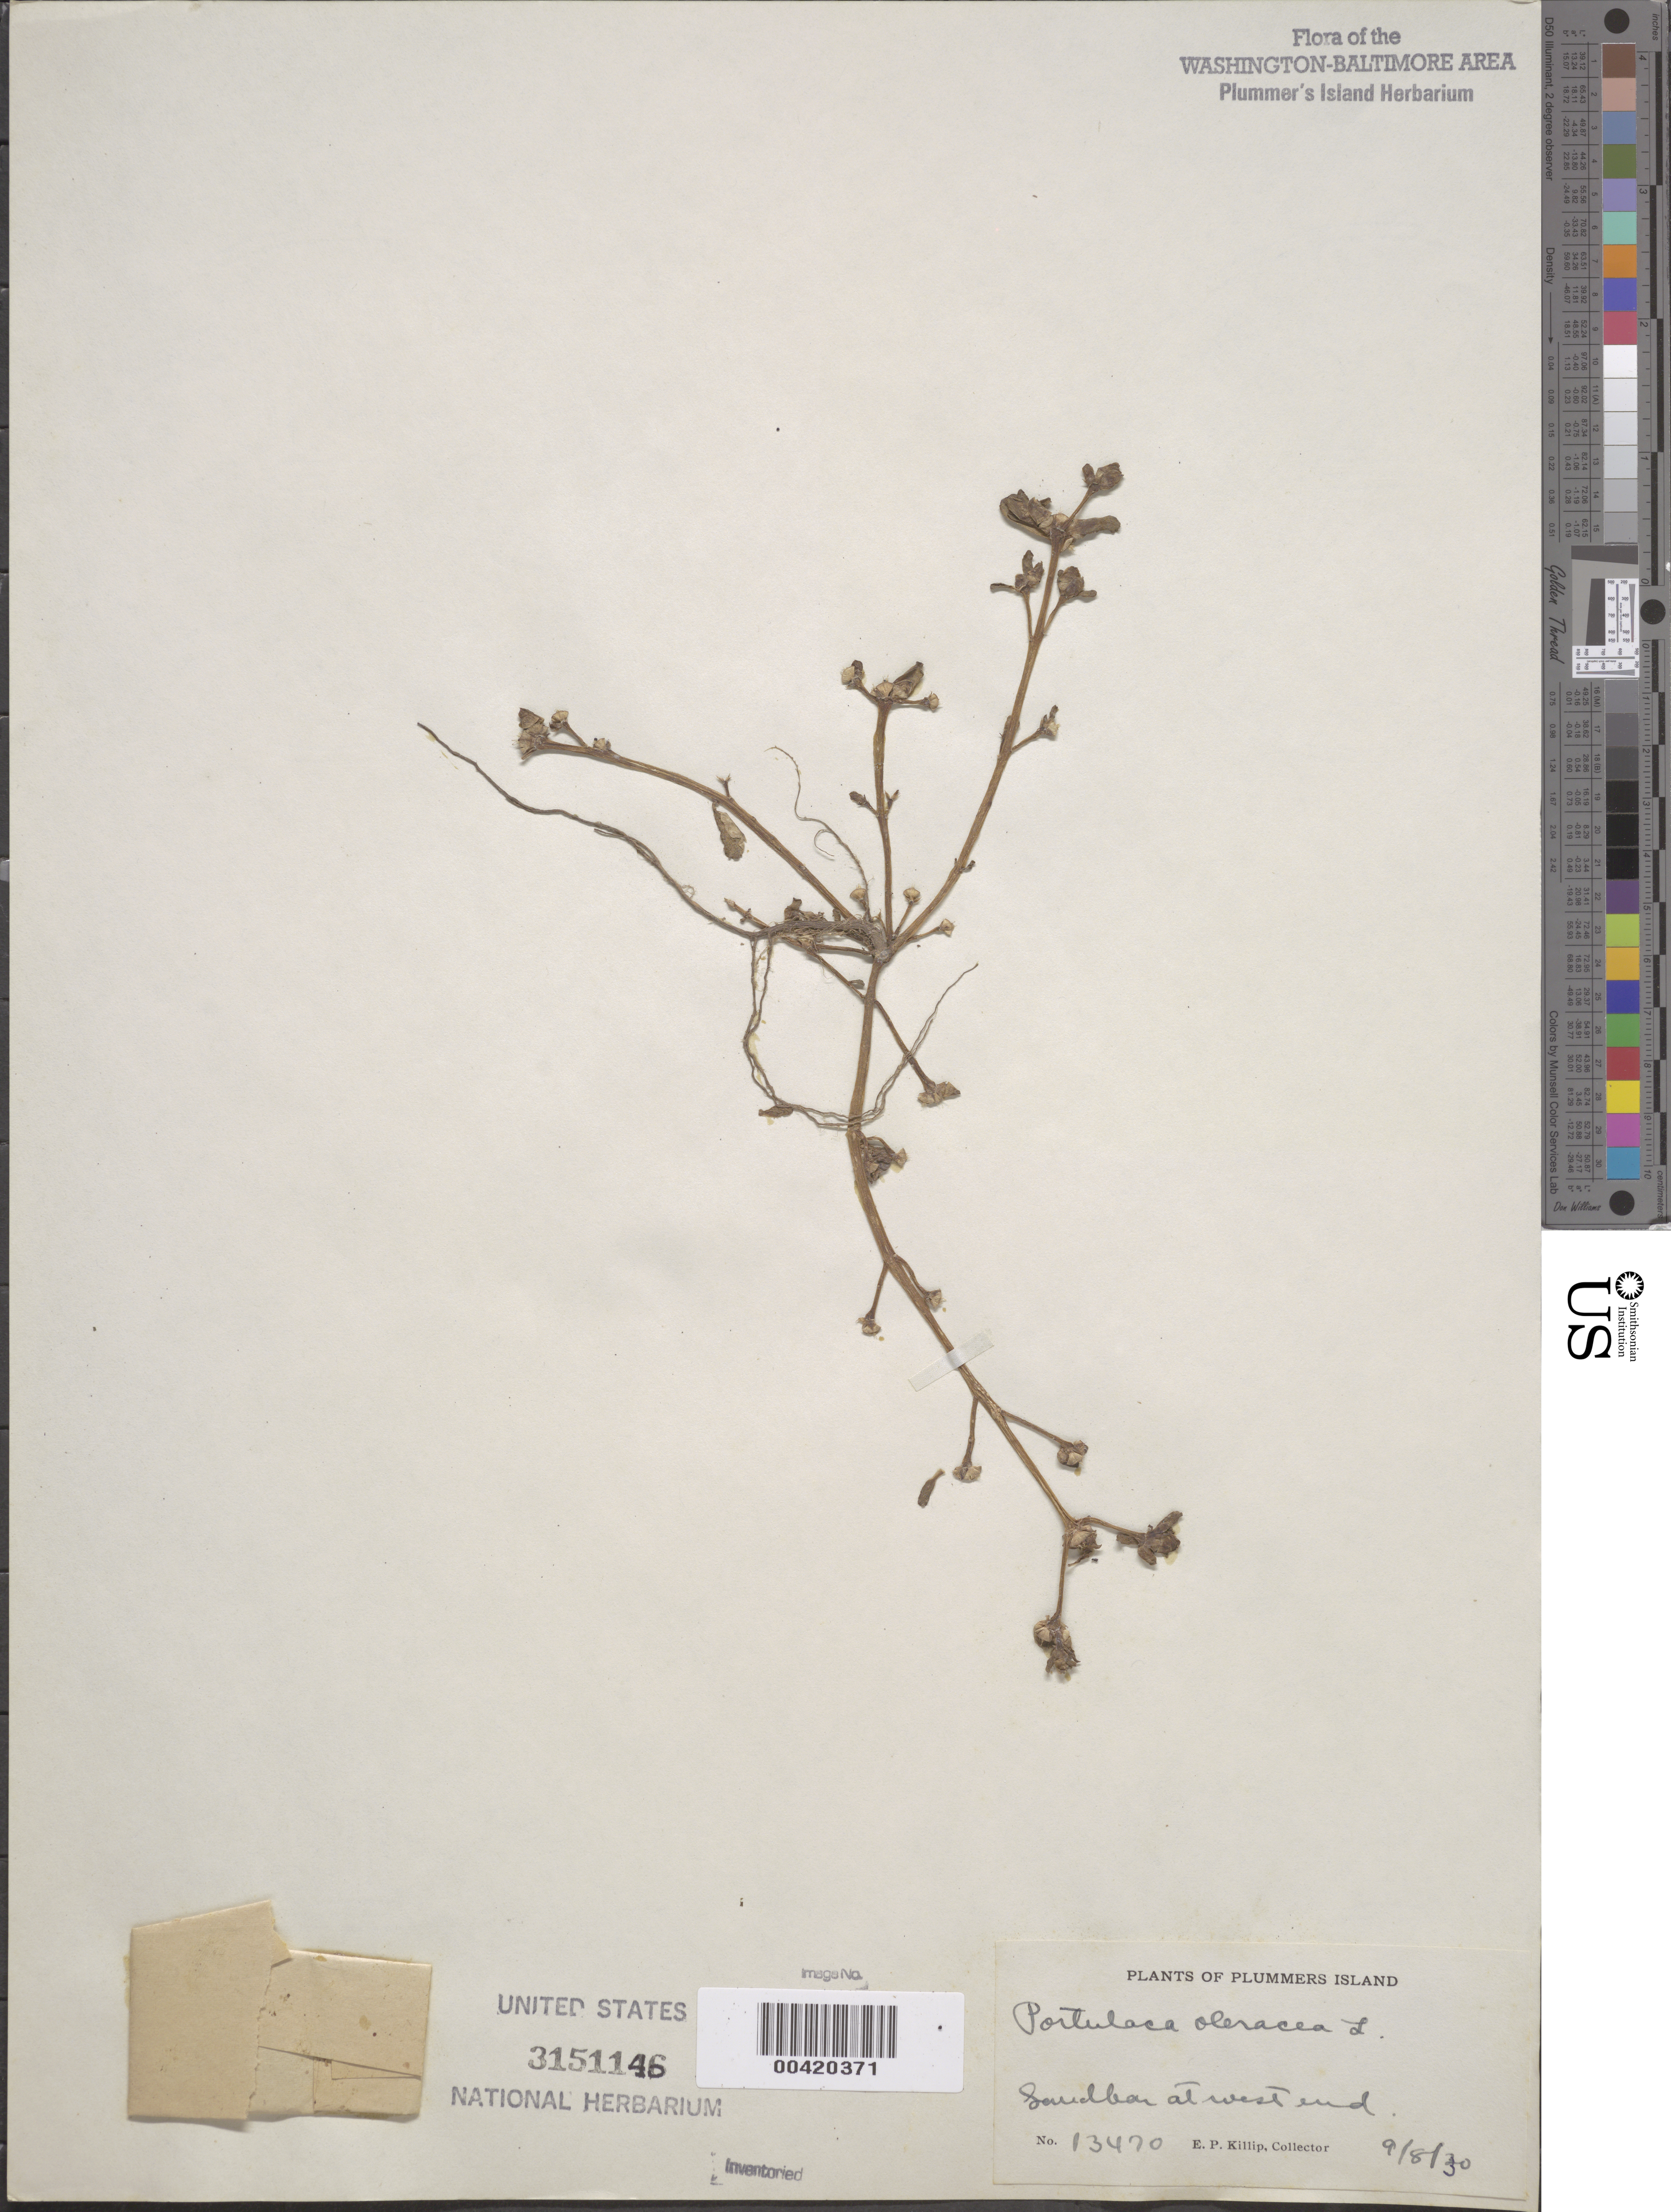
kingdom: Plantae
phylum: Tracheophyta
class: Magnoliopsida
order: Caryophyllales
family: Portulacaceae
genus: Portulaca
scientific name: Portulaca oleracea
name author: L.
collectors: E. P. Killip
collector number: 13470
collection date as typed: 08 Sep 1930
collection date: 1930-09-08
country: United States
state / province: Maryland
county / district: Montgomery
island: Plummers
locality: Plummer's Island; sandbar at west end C. & O. Canal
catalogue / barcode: US 3151146